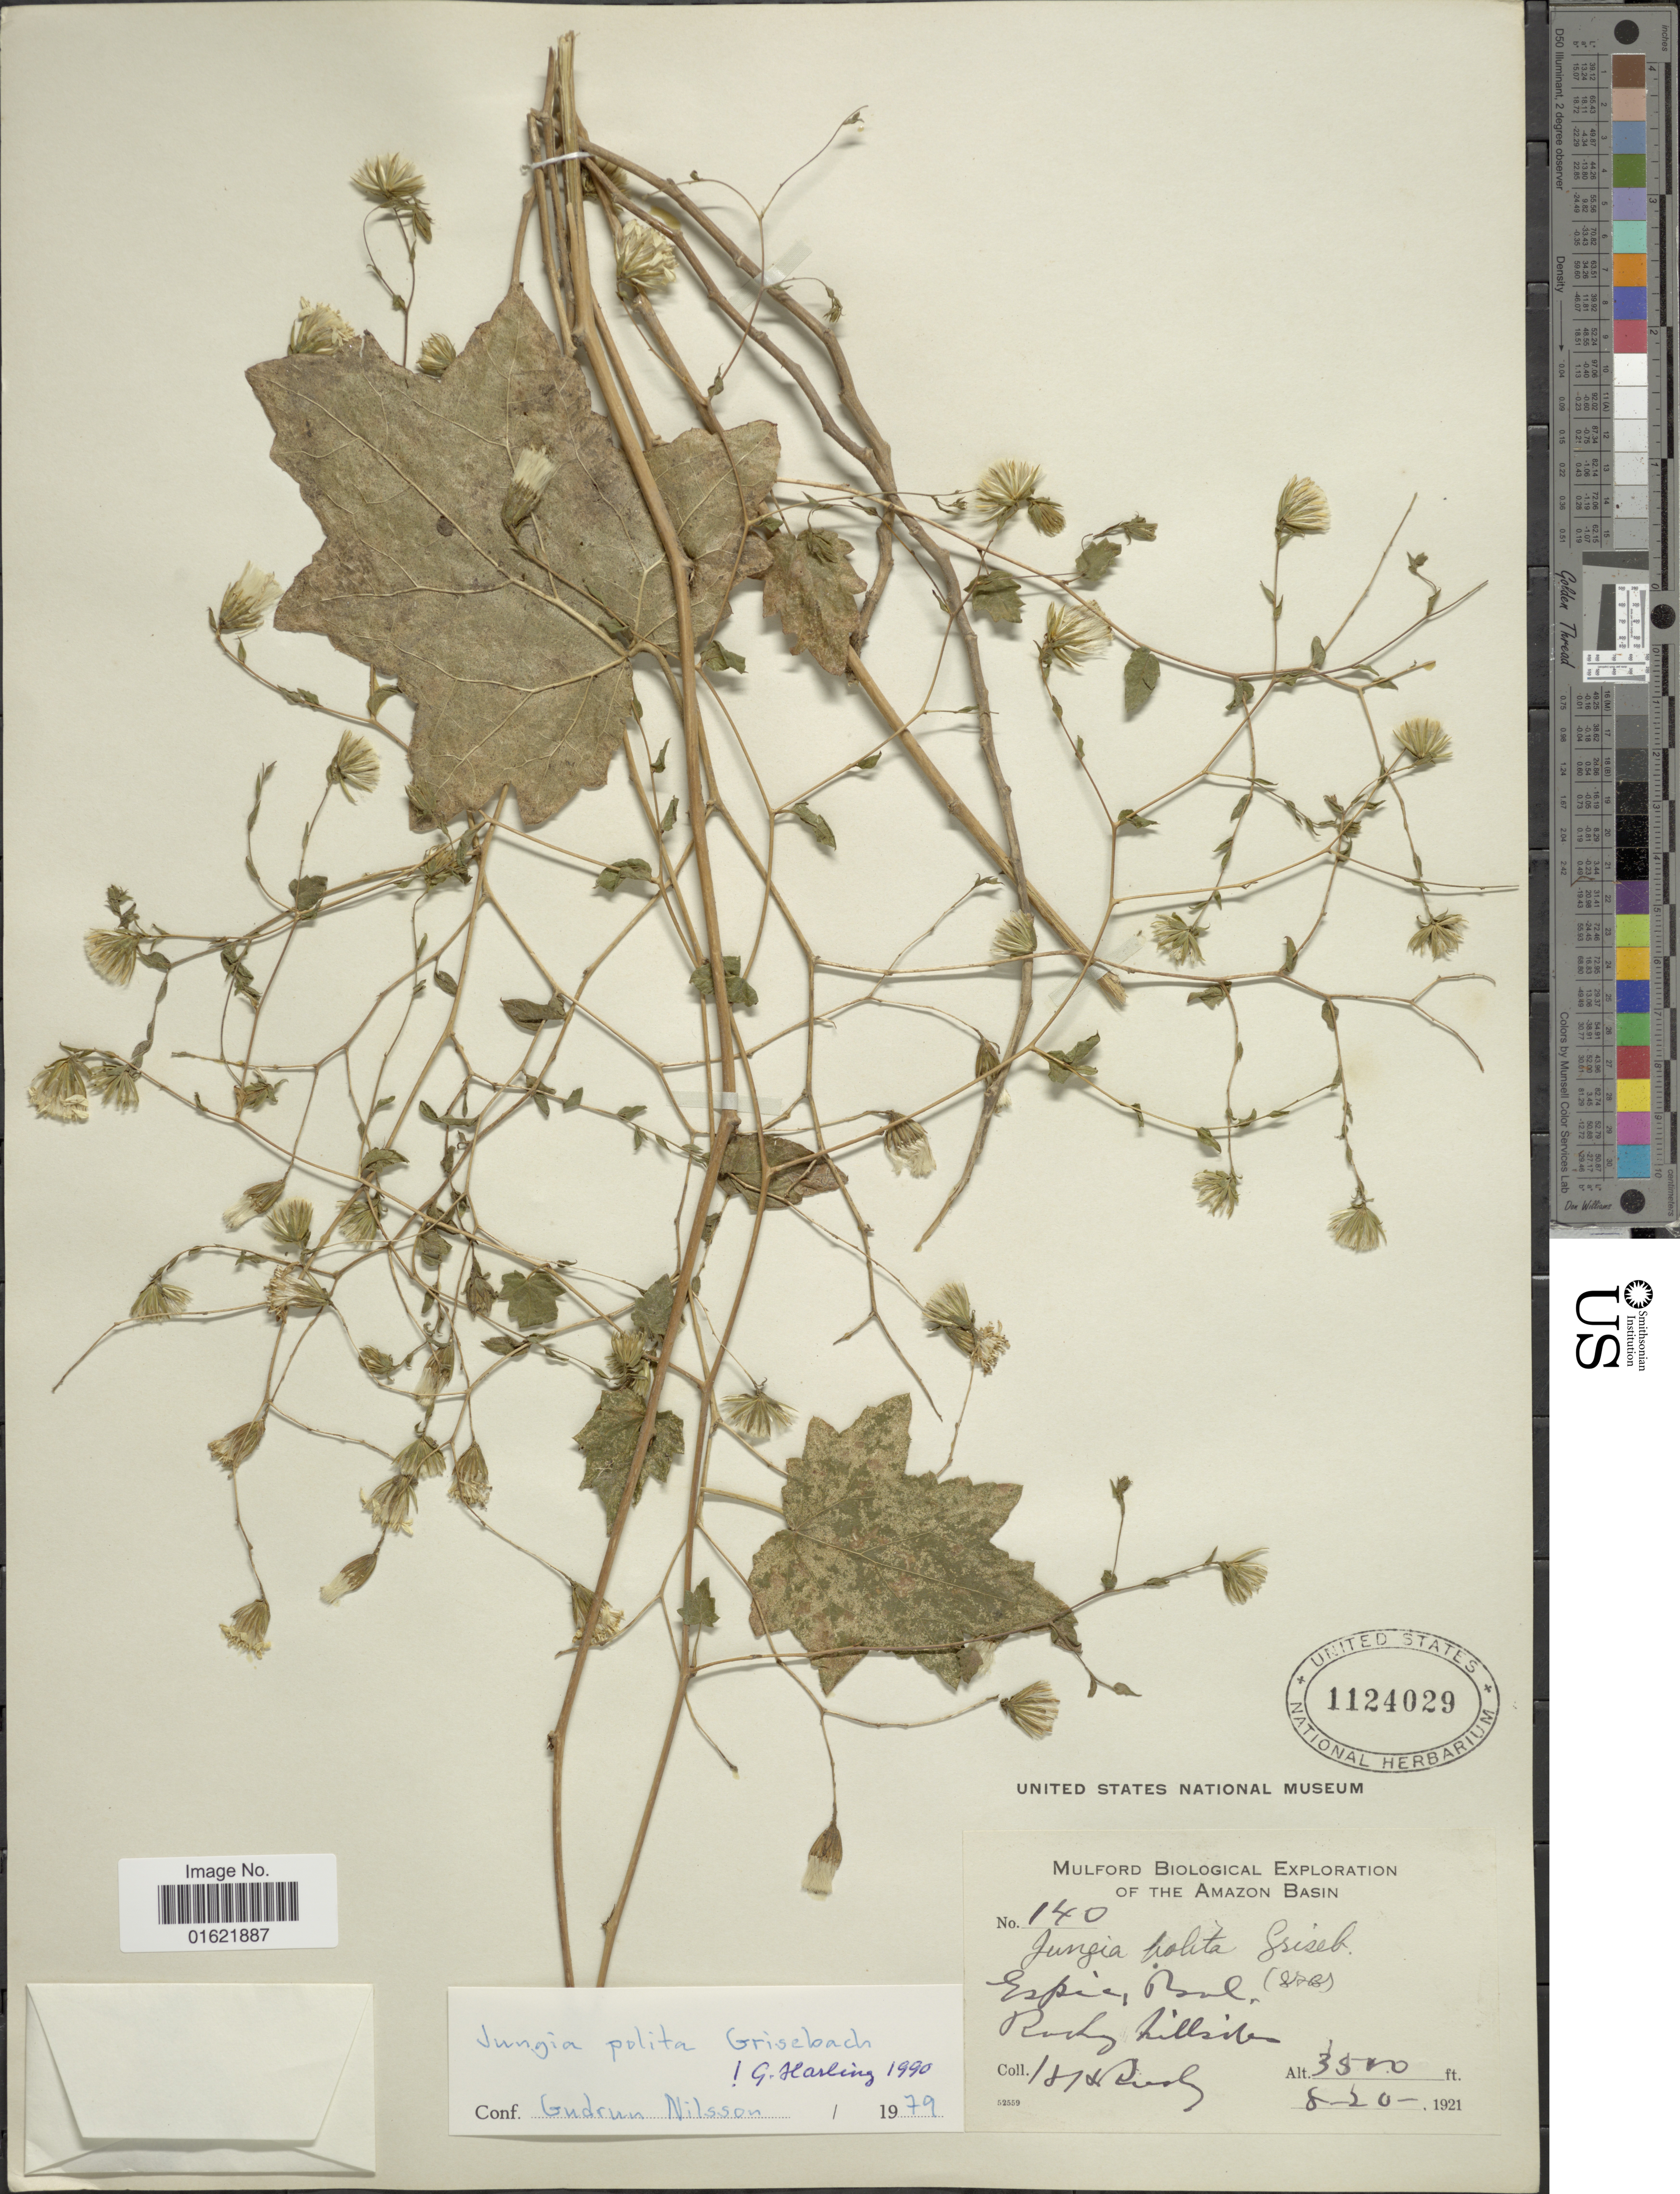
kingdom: Plantae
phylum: Tracheophyta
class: Magnoliopsida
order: Asterales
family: Asteraceae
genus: Jungia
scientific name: Jungia polita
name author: Griseb.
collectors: H. H. Rusby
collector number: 140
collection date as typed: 8-20-1921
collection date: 1921-08-20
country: Bolivia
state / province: La Paz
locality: Espia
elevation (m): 1067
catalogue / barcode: US 1124029